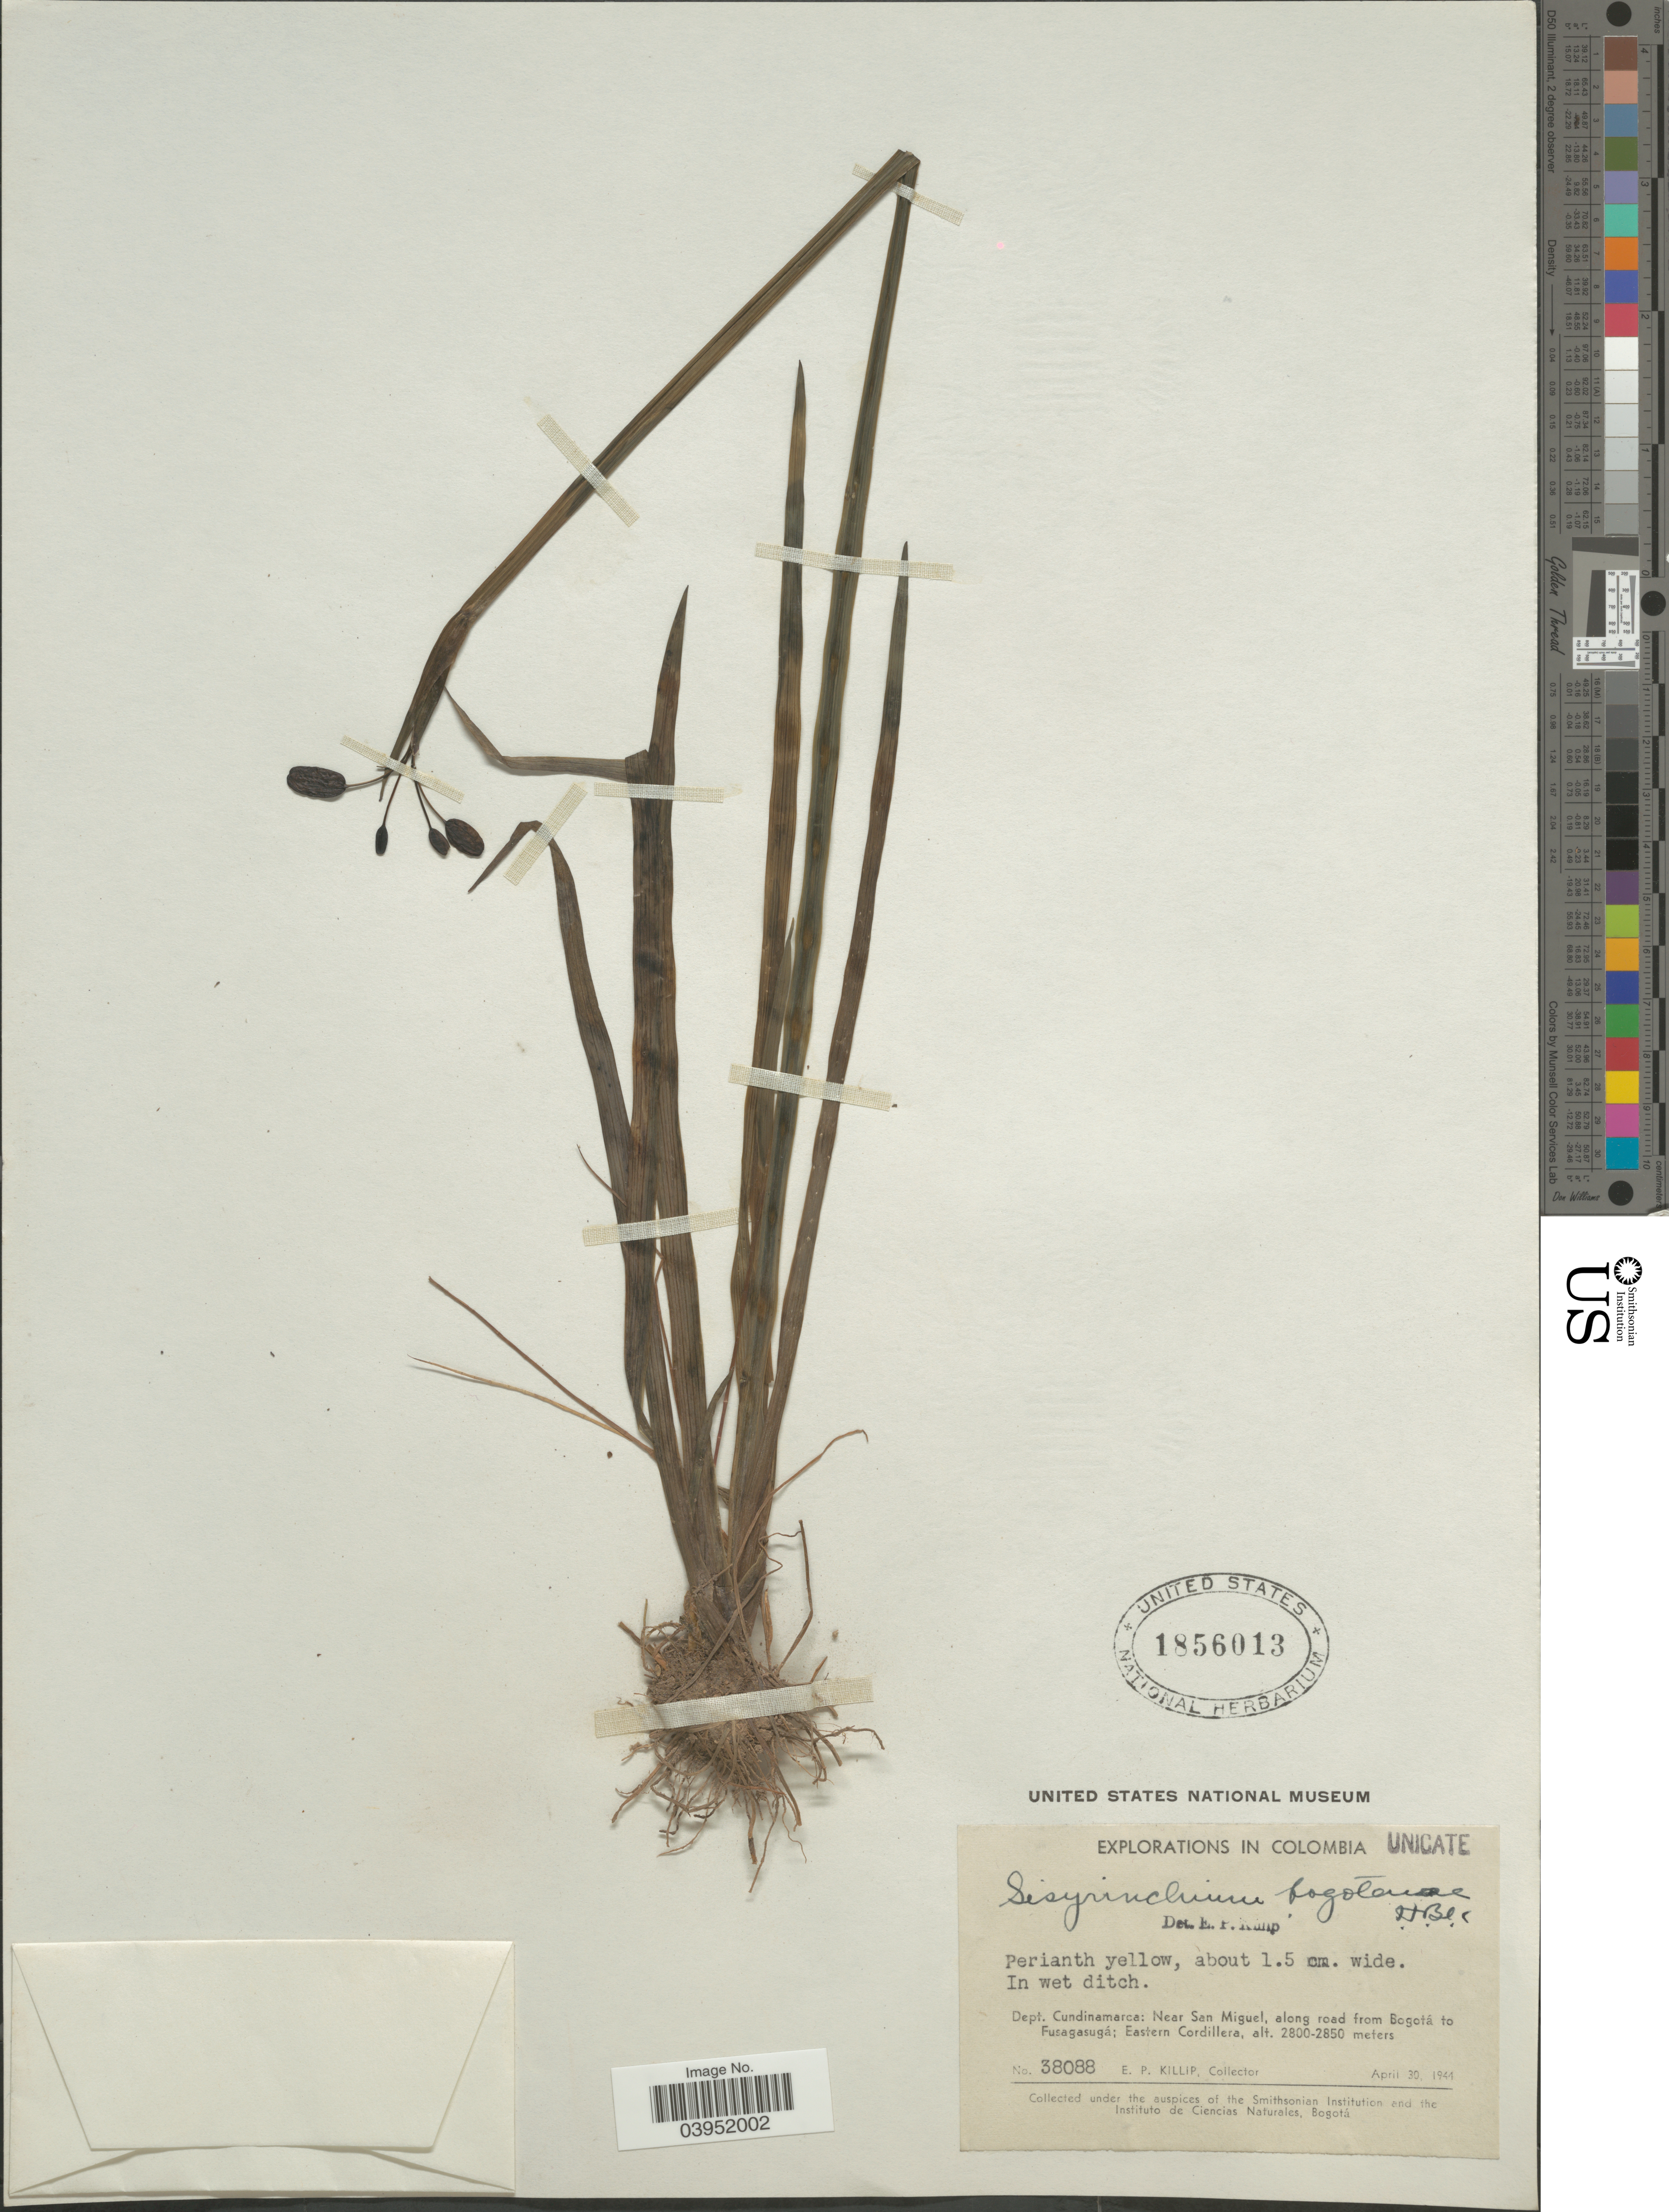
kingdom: Plantae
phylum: Tracheophyta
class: Liliopsida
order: Asparagales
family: Iridaceae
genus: Sisyrinchium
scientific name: Sisyrinchium bogotense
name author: Kunth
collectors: E. P. Killip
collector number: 38088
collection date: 1944-04-30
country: Colombia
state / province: Cundinamarca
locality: Dept. Cundinamarca: Near San Miguel, along road from Bogotá to Fusagasugá; Eastern Cordillera.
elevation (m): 2800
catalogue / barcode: US 1856013